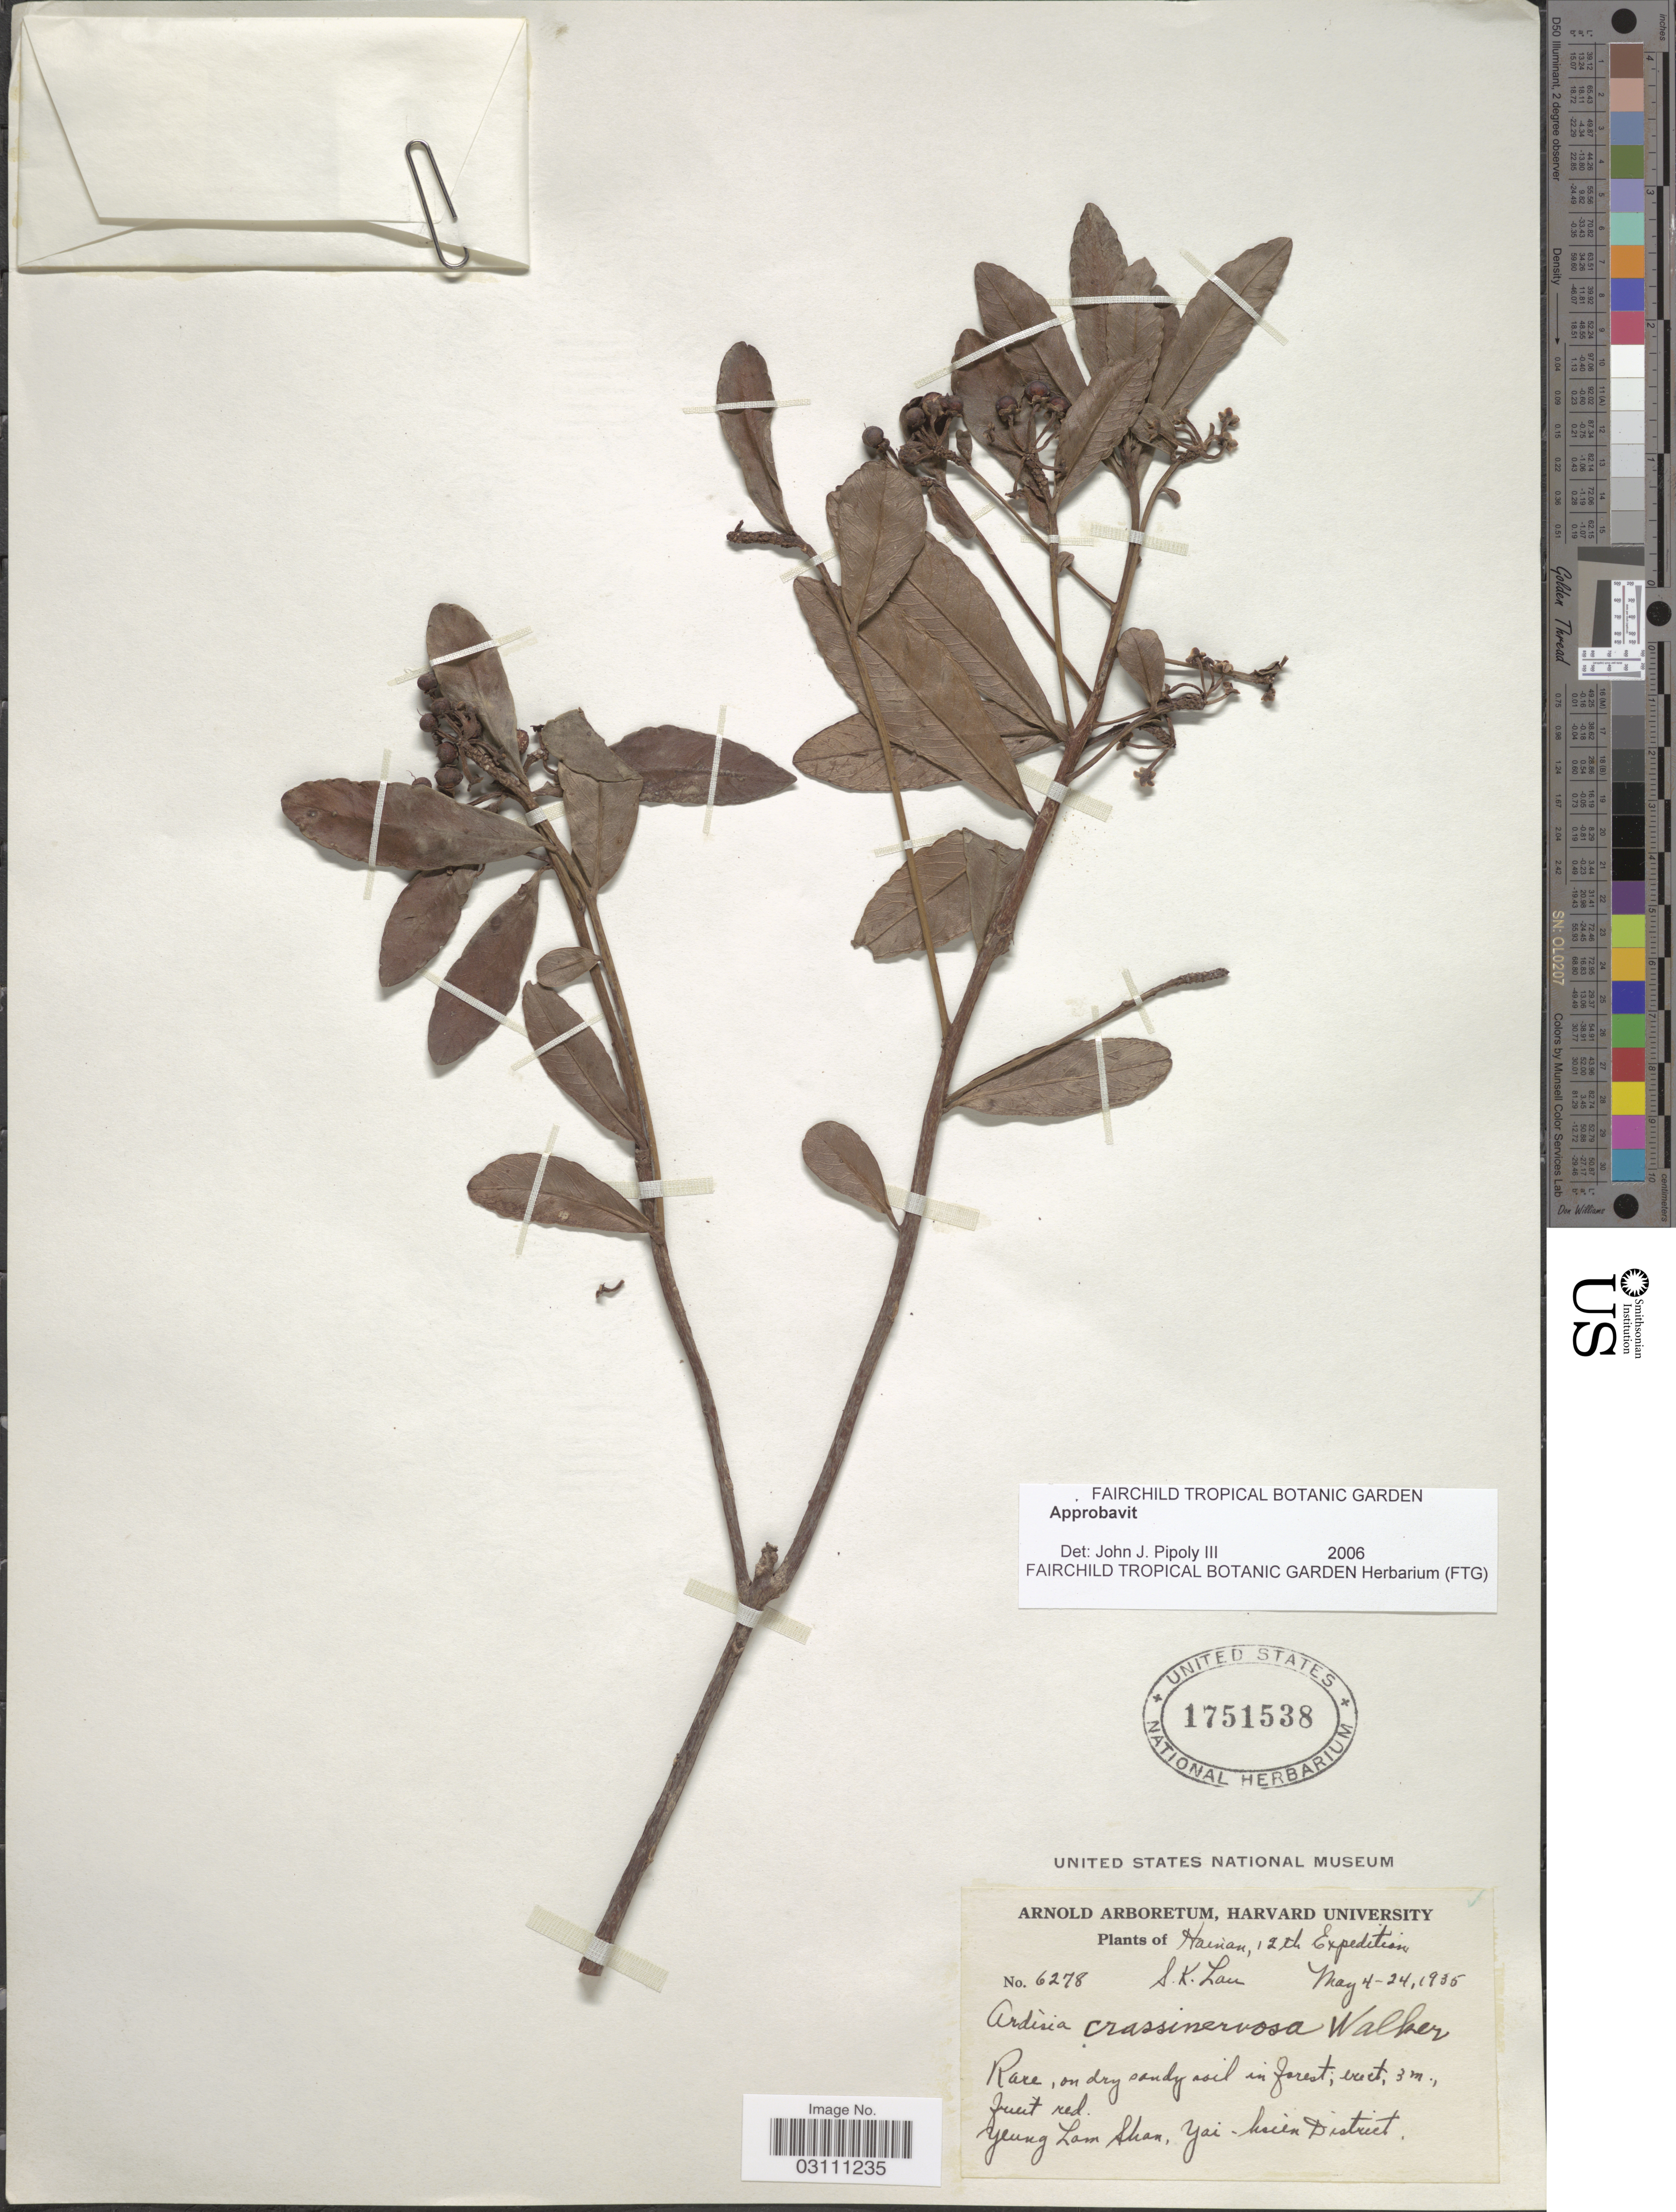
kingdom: Plantae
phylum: Tracheophyta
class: Magnoliopsida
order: Ericales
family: Primulaceae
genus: Ardisia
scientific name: Ardisia crassinervosa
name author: E. Walker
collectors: S. K. Lau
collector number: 6278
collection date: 1935-05-04/1935-05-24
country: China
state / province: Hainan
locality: Yeung Lam Shan, Yai-hsien District.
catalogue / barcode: US 1751538